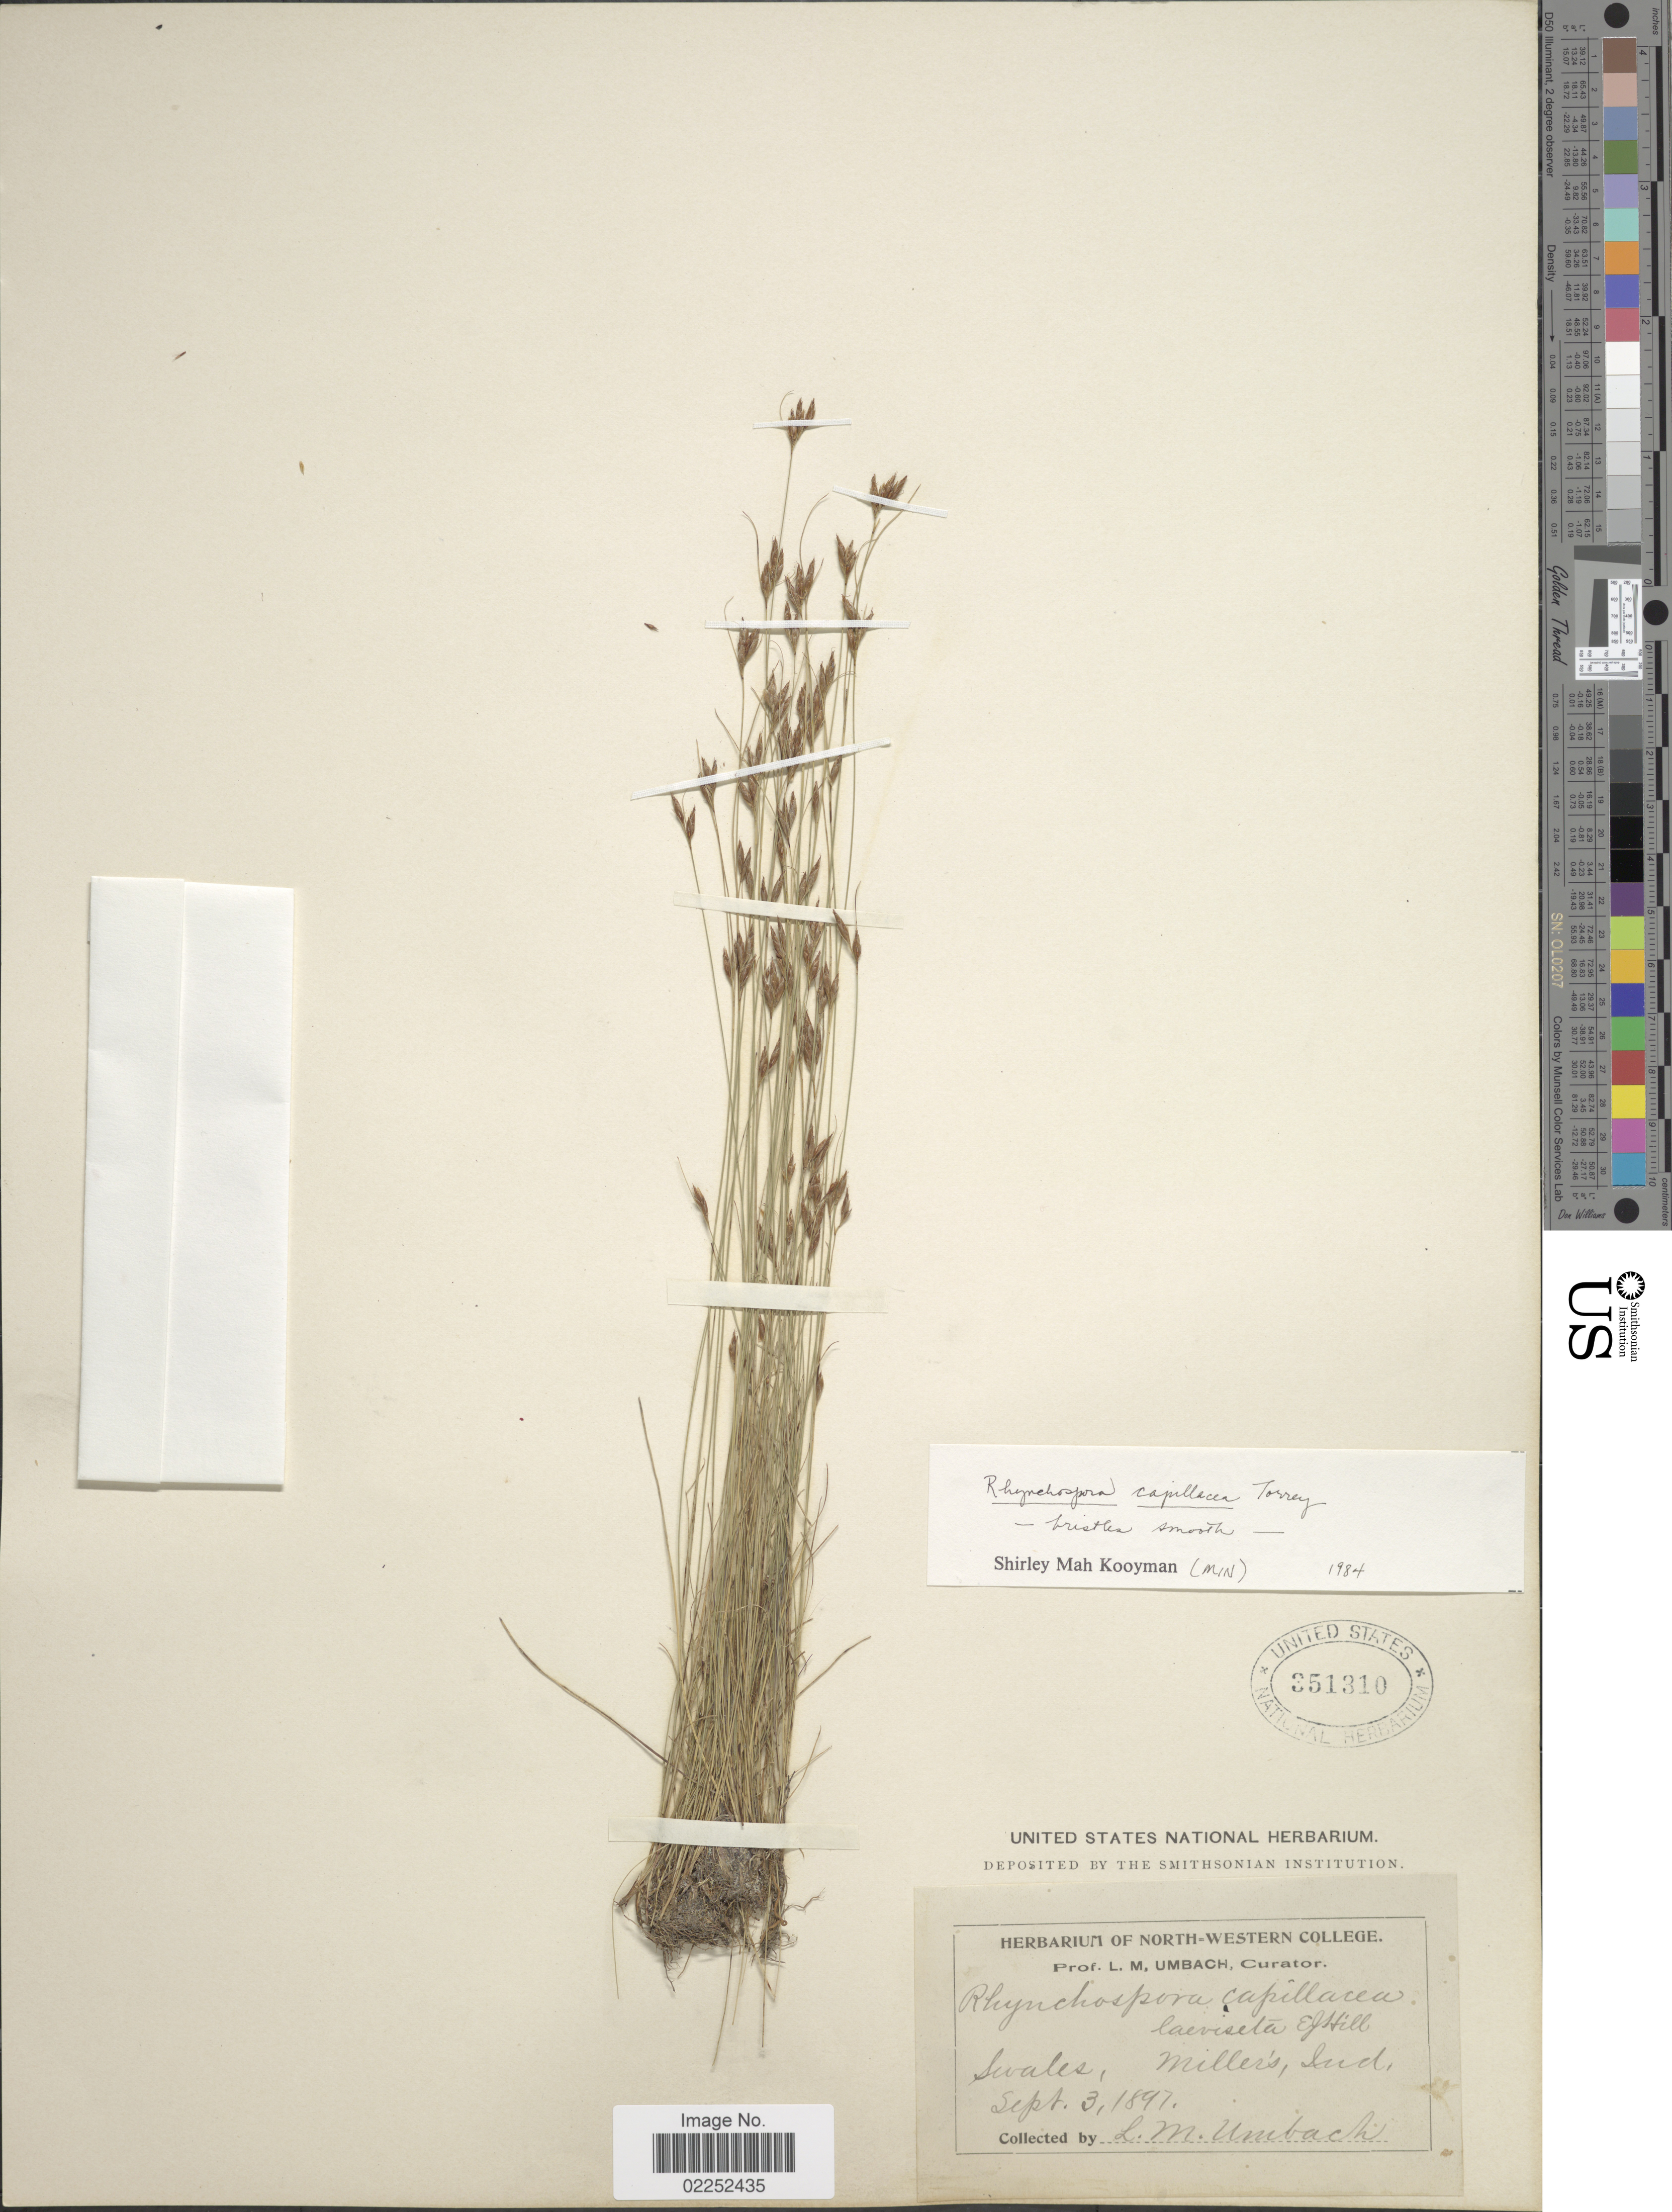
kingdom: Plantae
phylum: Tracheophyta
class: Liliopsida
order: Poales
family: Cyperaceae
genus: Rhynchospora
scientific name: Rhynchospora capillacea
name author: Torr.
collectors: L. M. Umbach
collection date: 1897-09-03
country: United States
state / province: Indiana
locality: Swales, Miller's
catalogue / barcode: US 351310